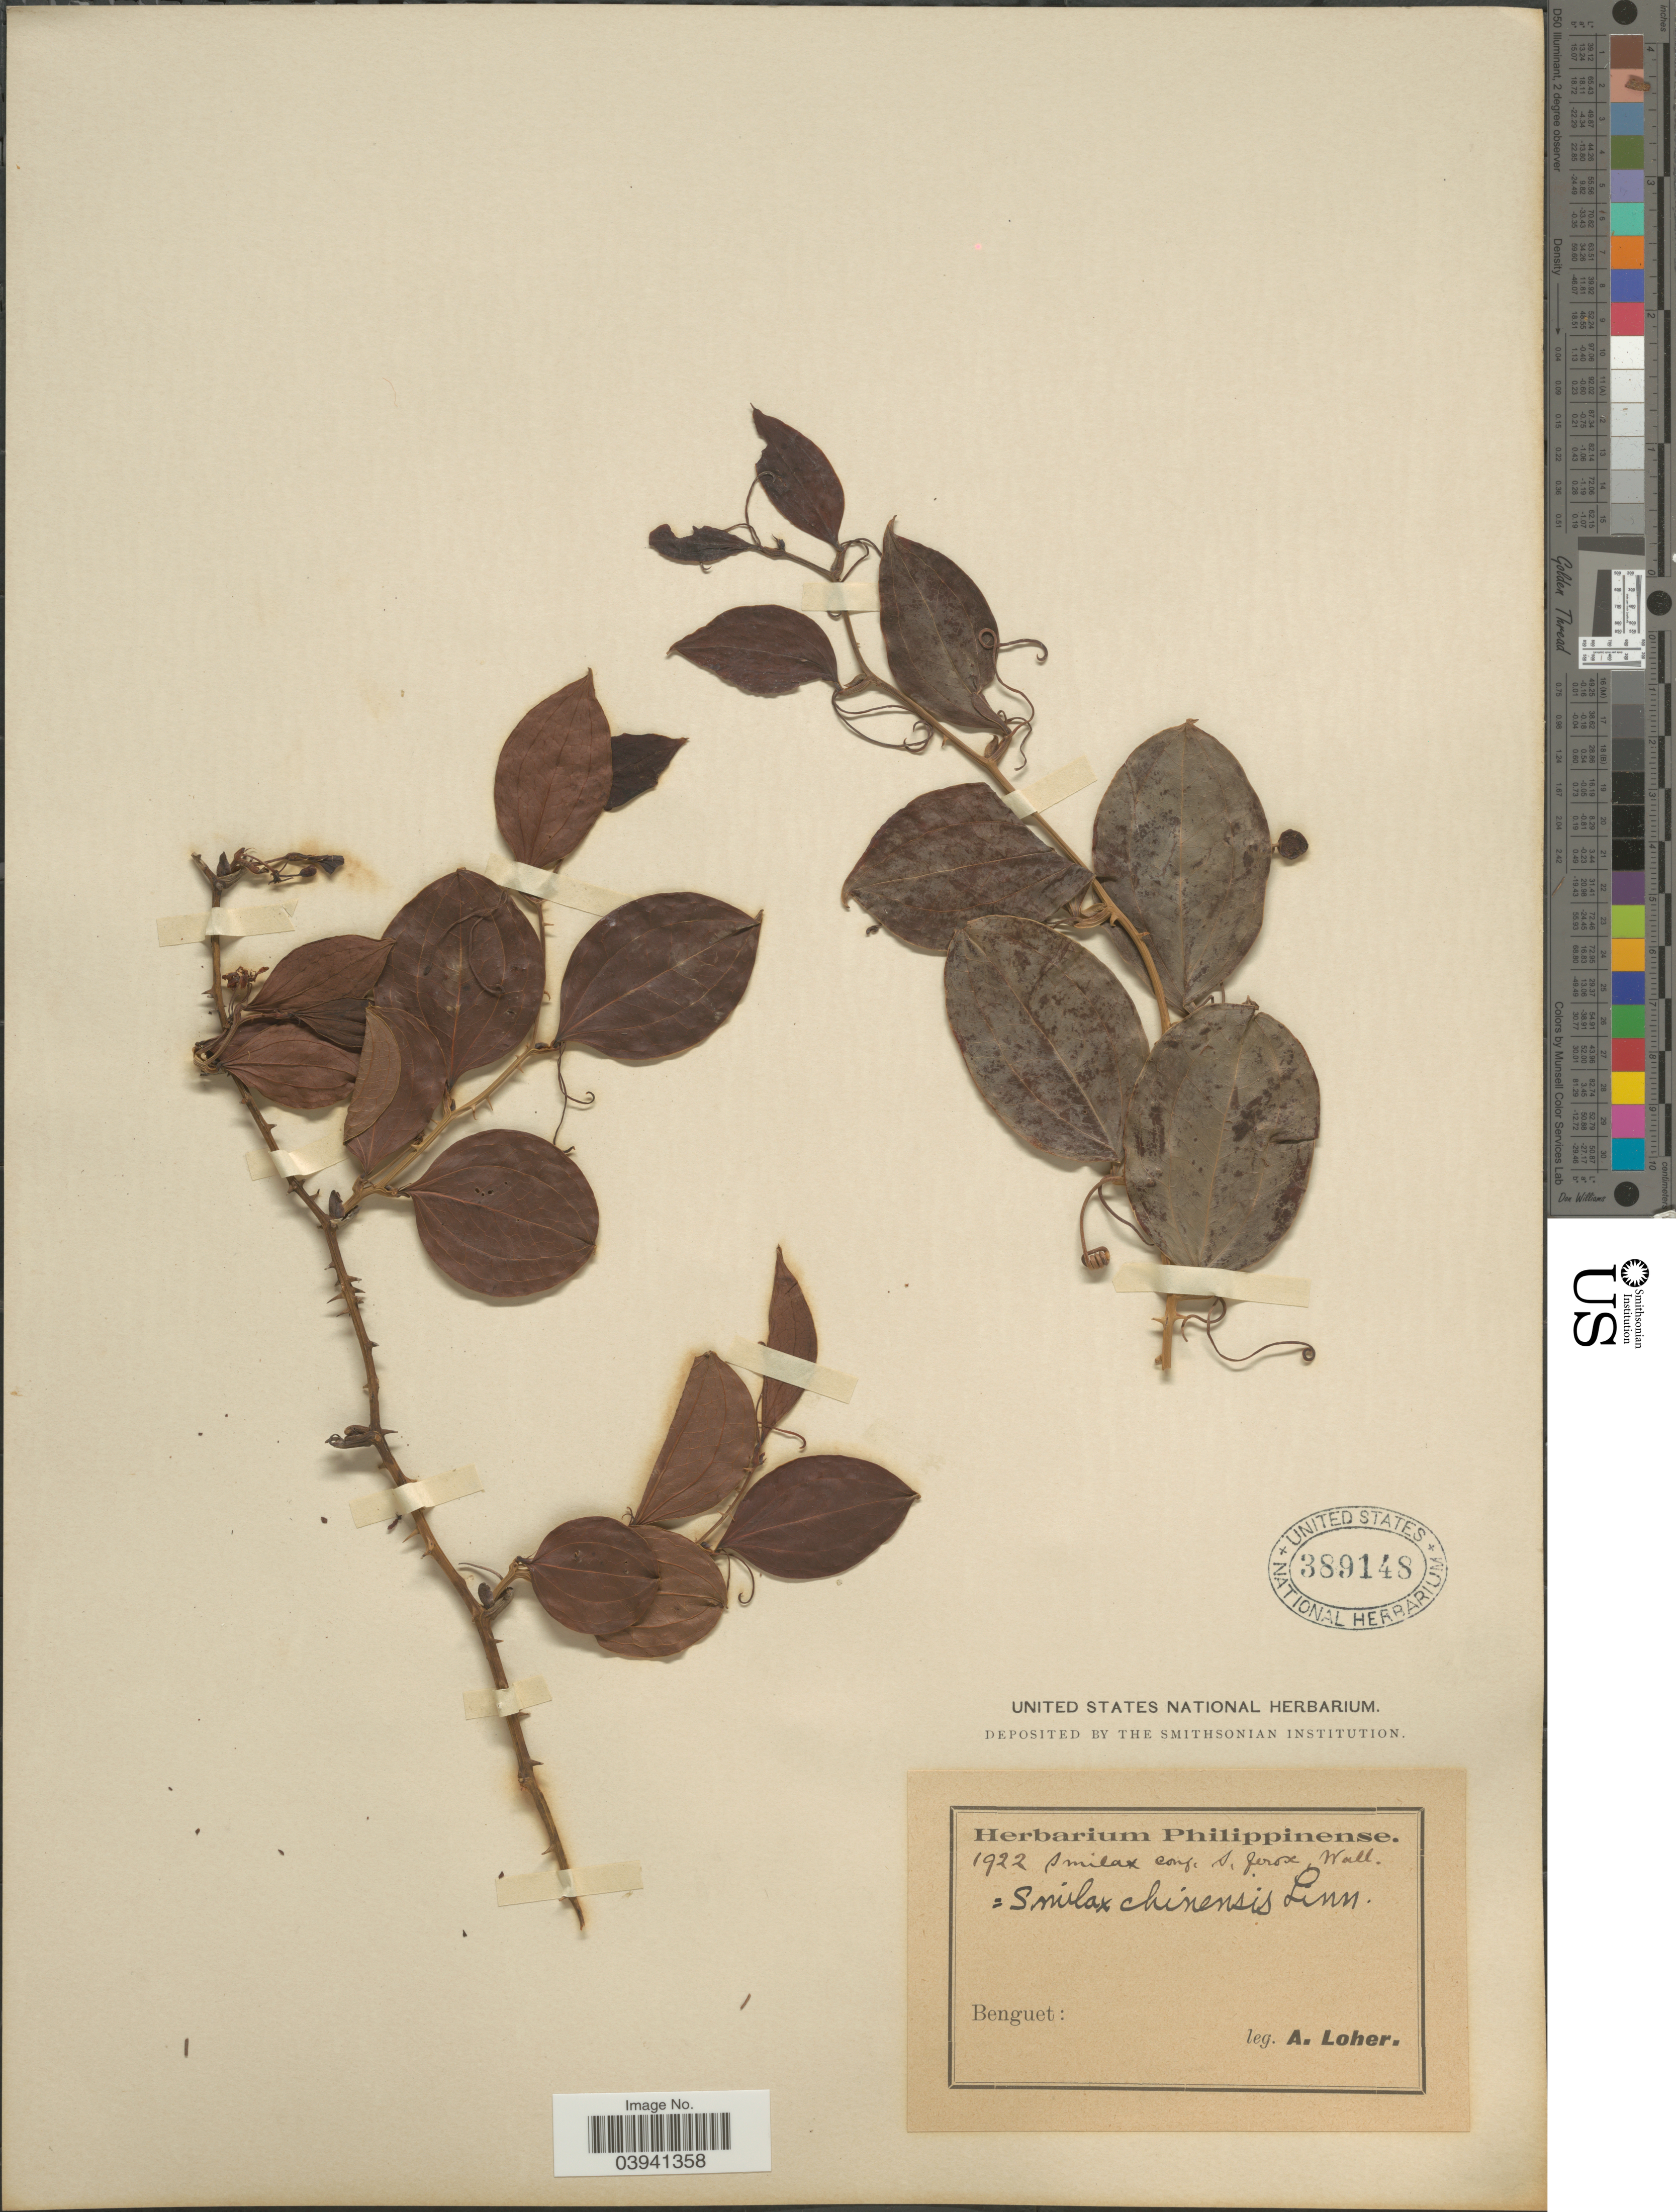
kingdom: Plantae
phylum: Tracheophyta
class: Liliopsida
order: Liliales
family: Smilacaceae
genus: Smilax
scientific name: Smilax china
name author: L.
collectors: A. Loher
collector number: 1922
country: Philippines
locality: Benguet.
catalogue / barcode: US 389148